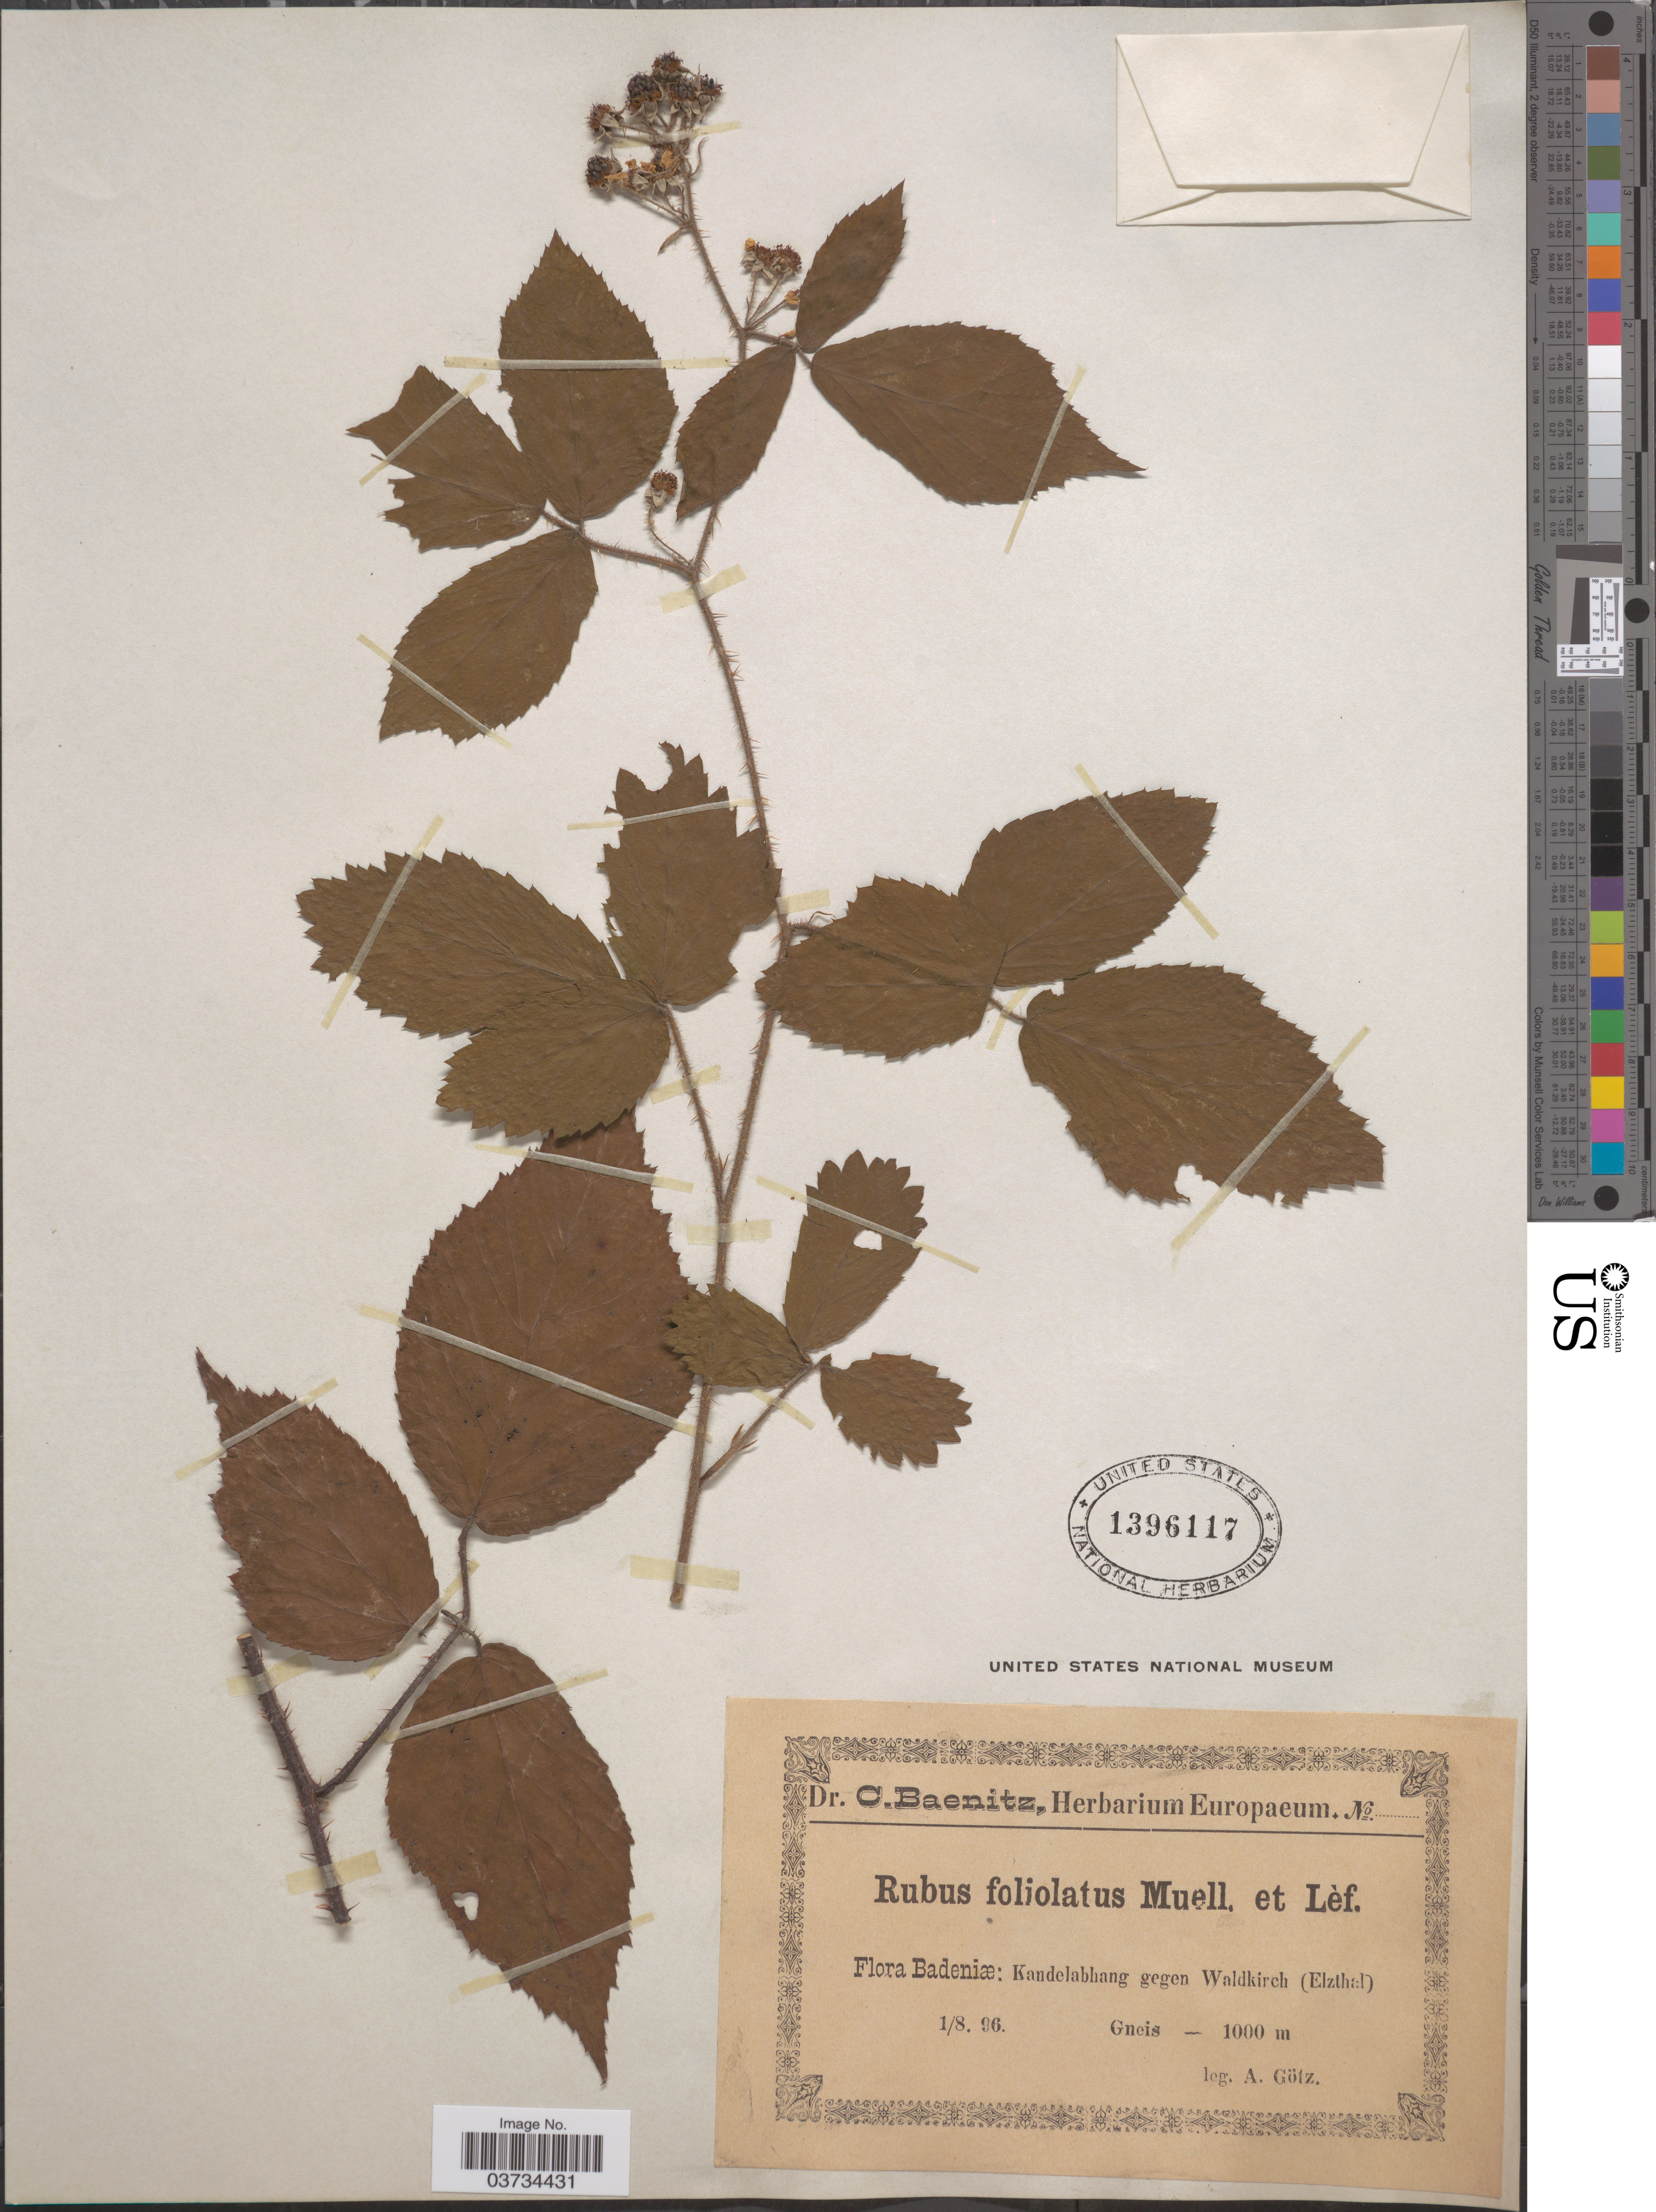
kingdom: Plantae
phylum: Tracheophyta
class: Magnoliopsida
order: Rosales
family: Rosaceae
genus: Rubus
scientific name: Rubus foliolatus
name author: Halácsy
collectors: A. Götz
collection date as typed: Transcribed d/m/y: 1/8/96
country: Germany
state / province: Baden-Württemberg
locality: Badeniæ: Kandelabhang gegen Waldkirch (Elzthal).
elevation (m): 1000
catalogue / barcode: US 1396117